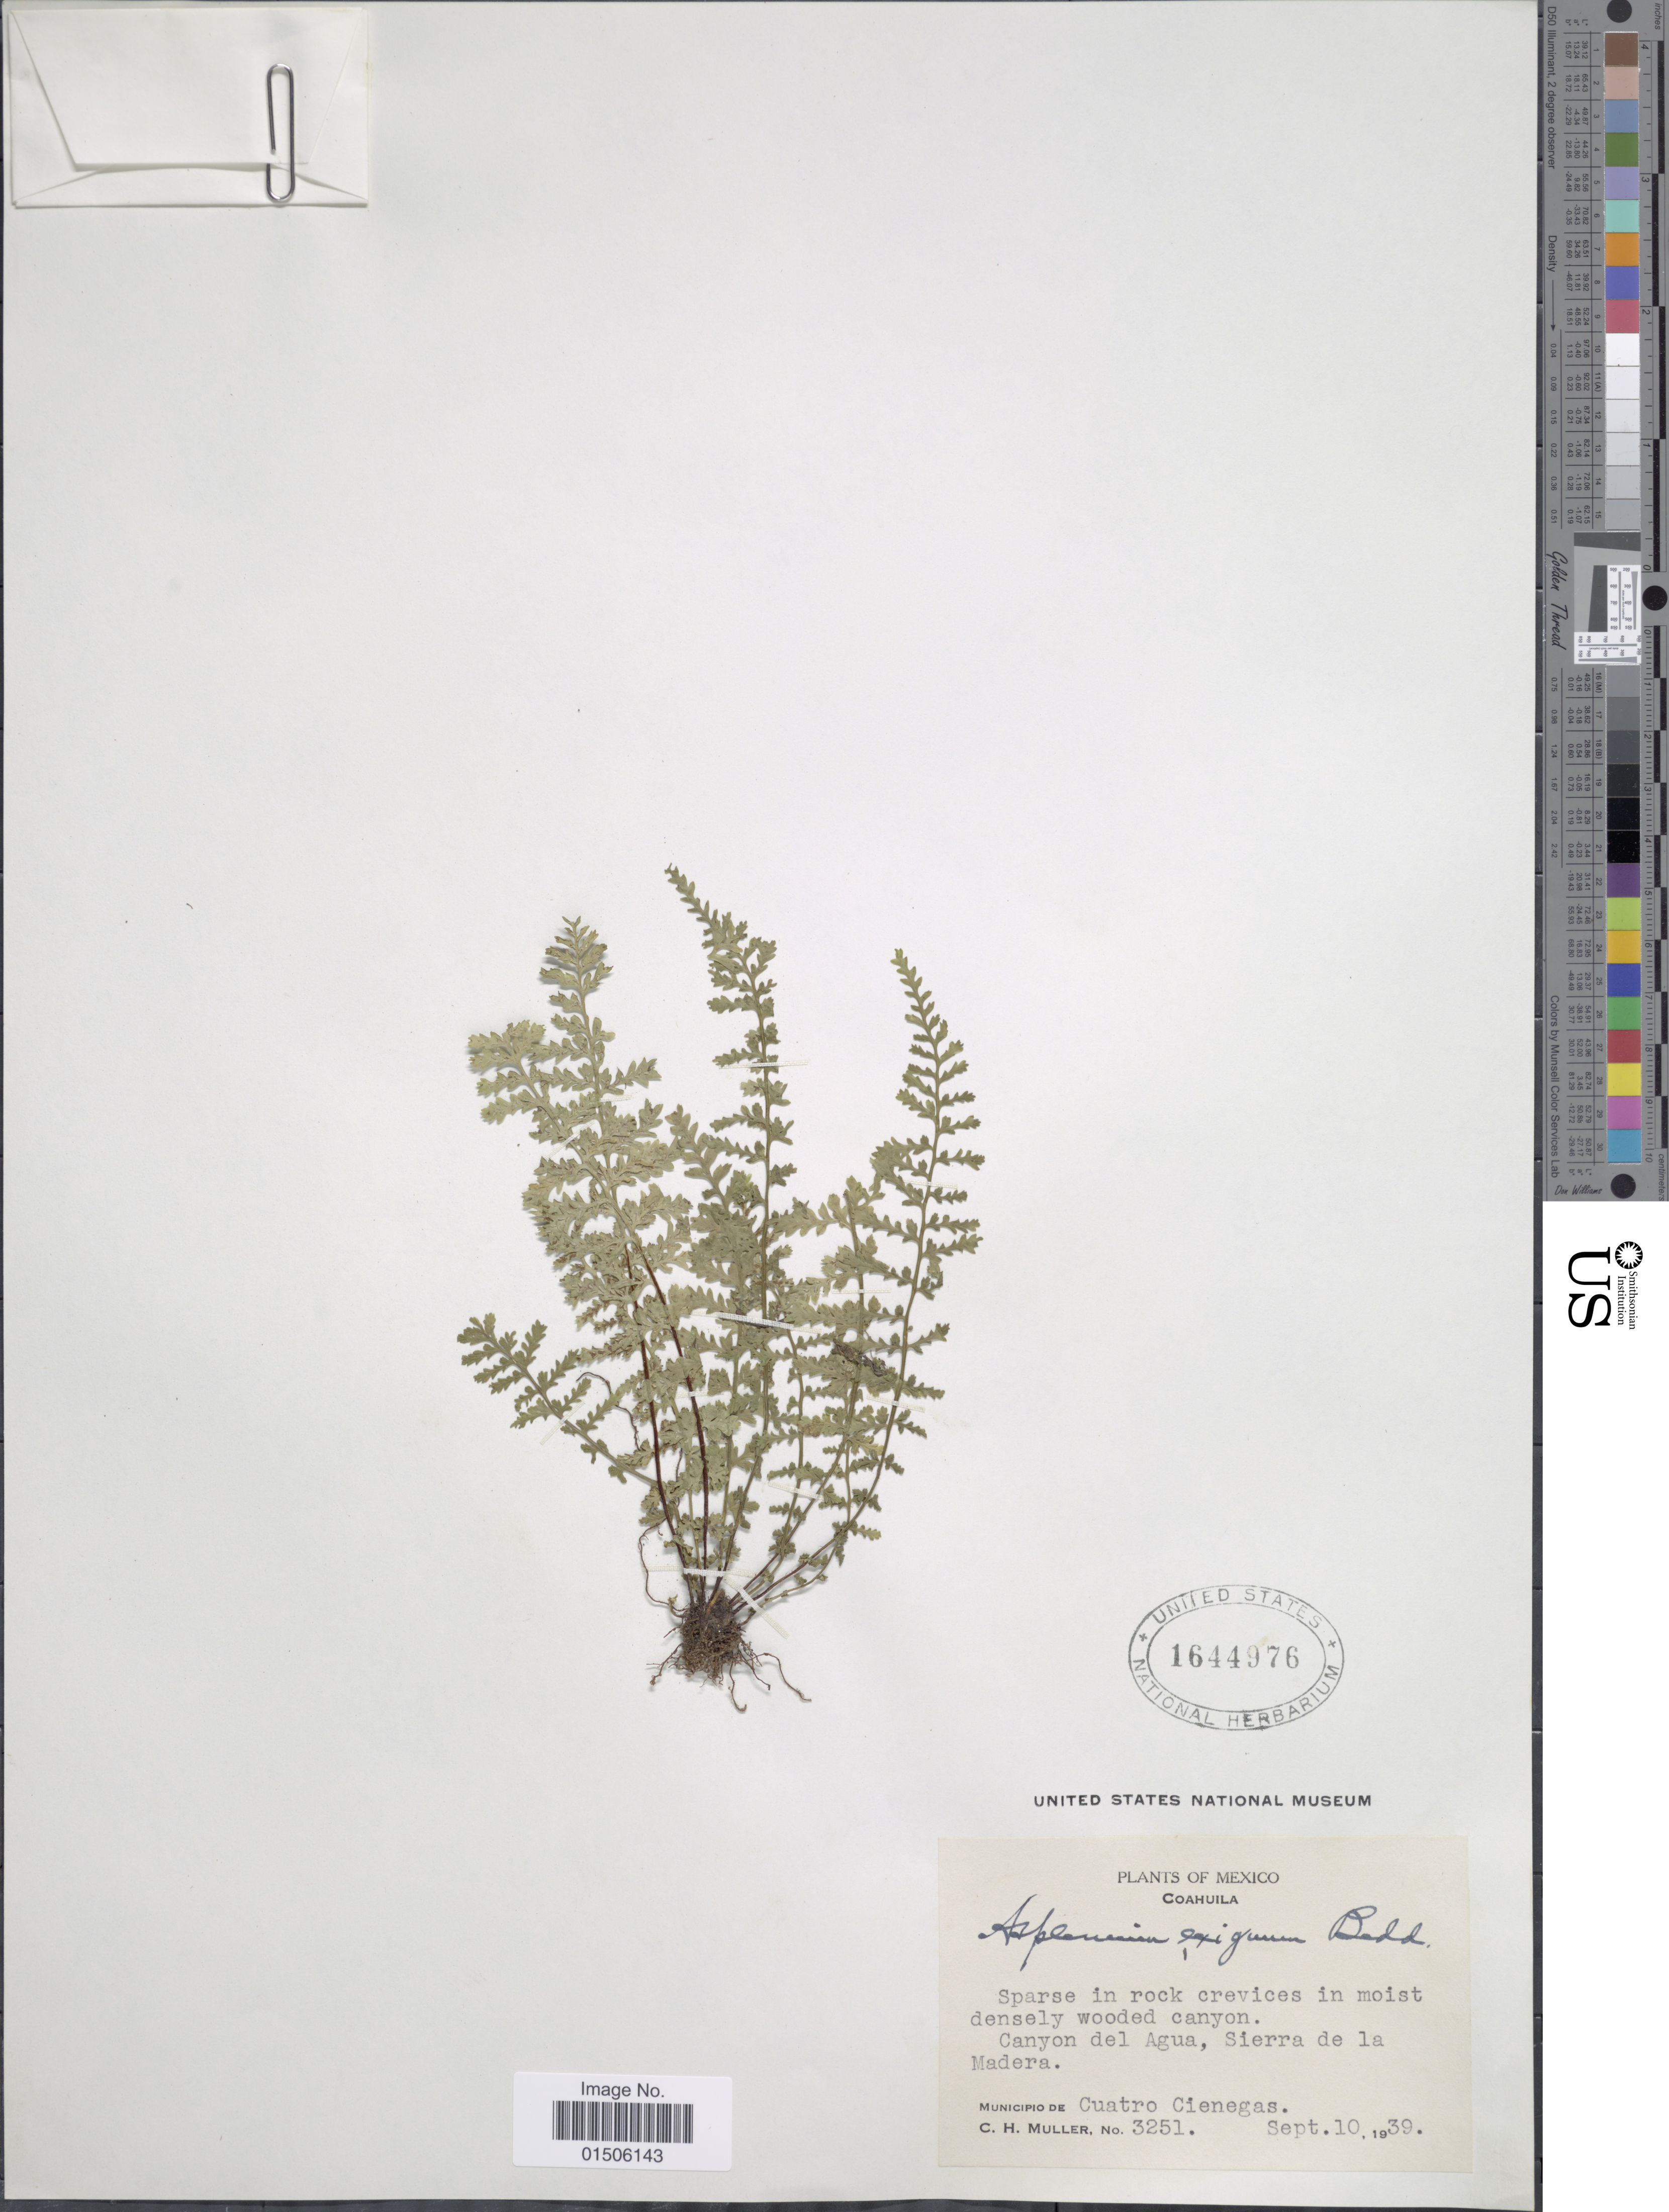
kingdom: Plantae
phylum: Tracheophyta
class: Polypodiopsida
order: Polypodiales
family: Aspleniaceae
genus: Asplenium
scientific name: Asplenium exiguum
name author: Bedd.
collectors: C. H. Müller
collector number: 3251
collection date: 1939-09-10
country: Mexico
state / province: Coahuila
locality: Canyon del Agua, Sierra de la Madera, Municpio de Cuatro Cienegas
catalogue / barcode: US 1644976